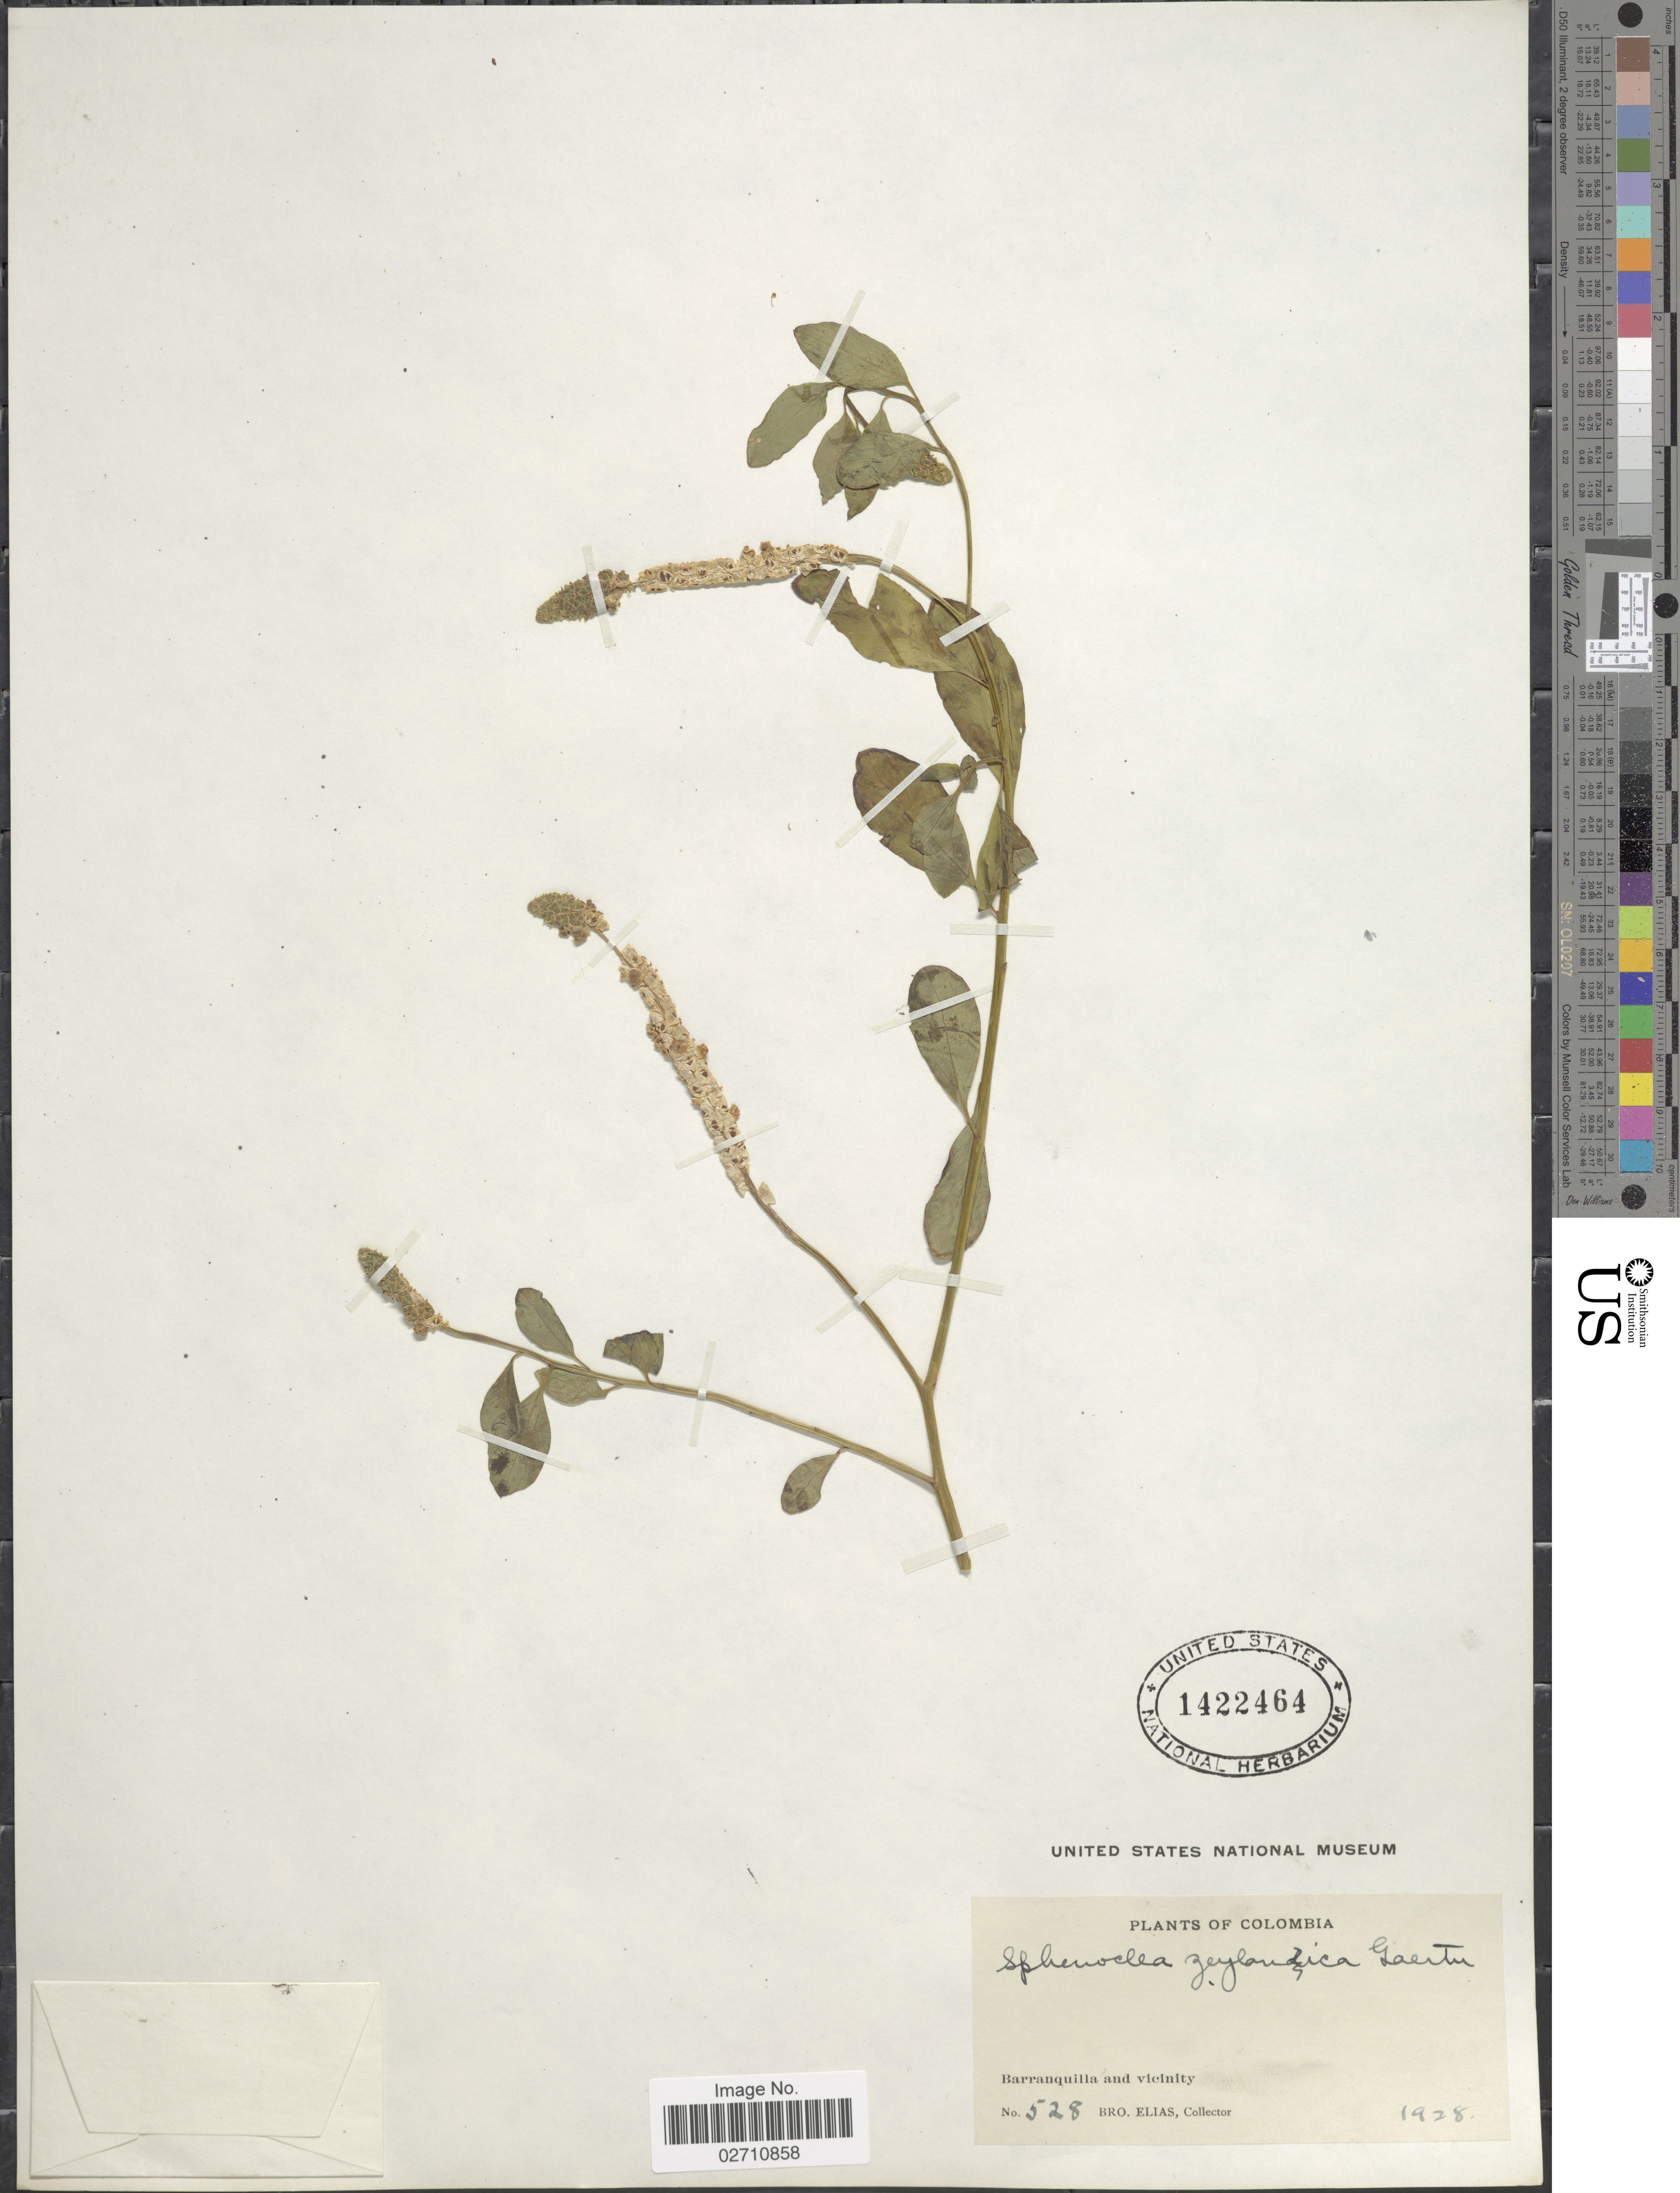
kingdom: Plantae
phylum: Tracheophyta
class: Magnoliopsida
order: Solanales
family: Sphenocleaceae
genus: Sphenoclea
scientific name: Sphenoclea zeylanica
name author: Gaertn.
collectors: Bro. Elias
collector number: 528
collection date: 1928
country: Colombia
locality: Barranquilla and vicinity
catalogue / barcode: US 1422464